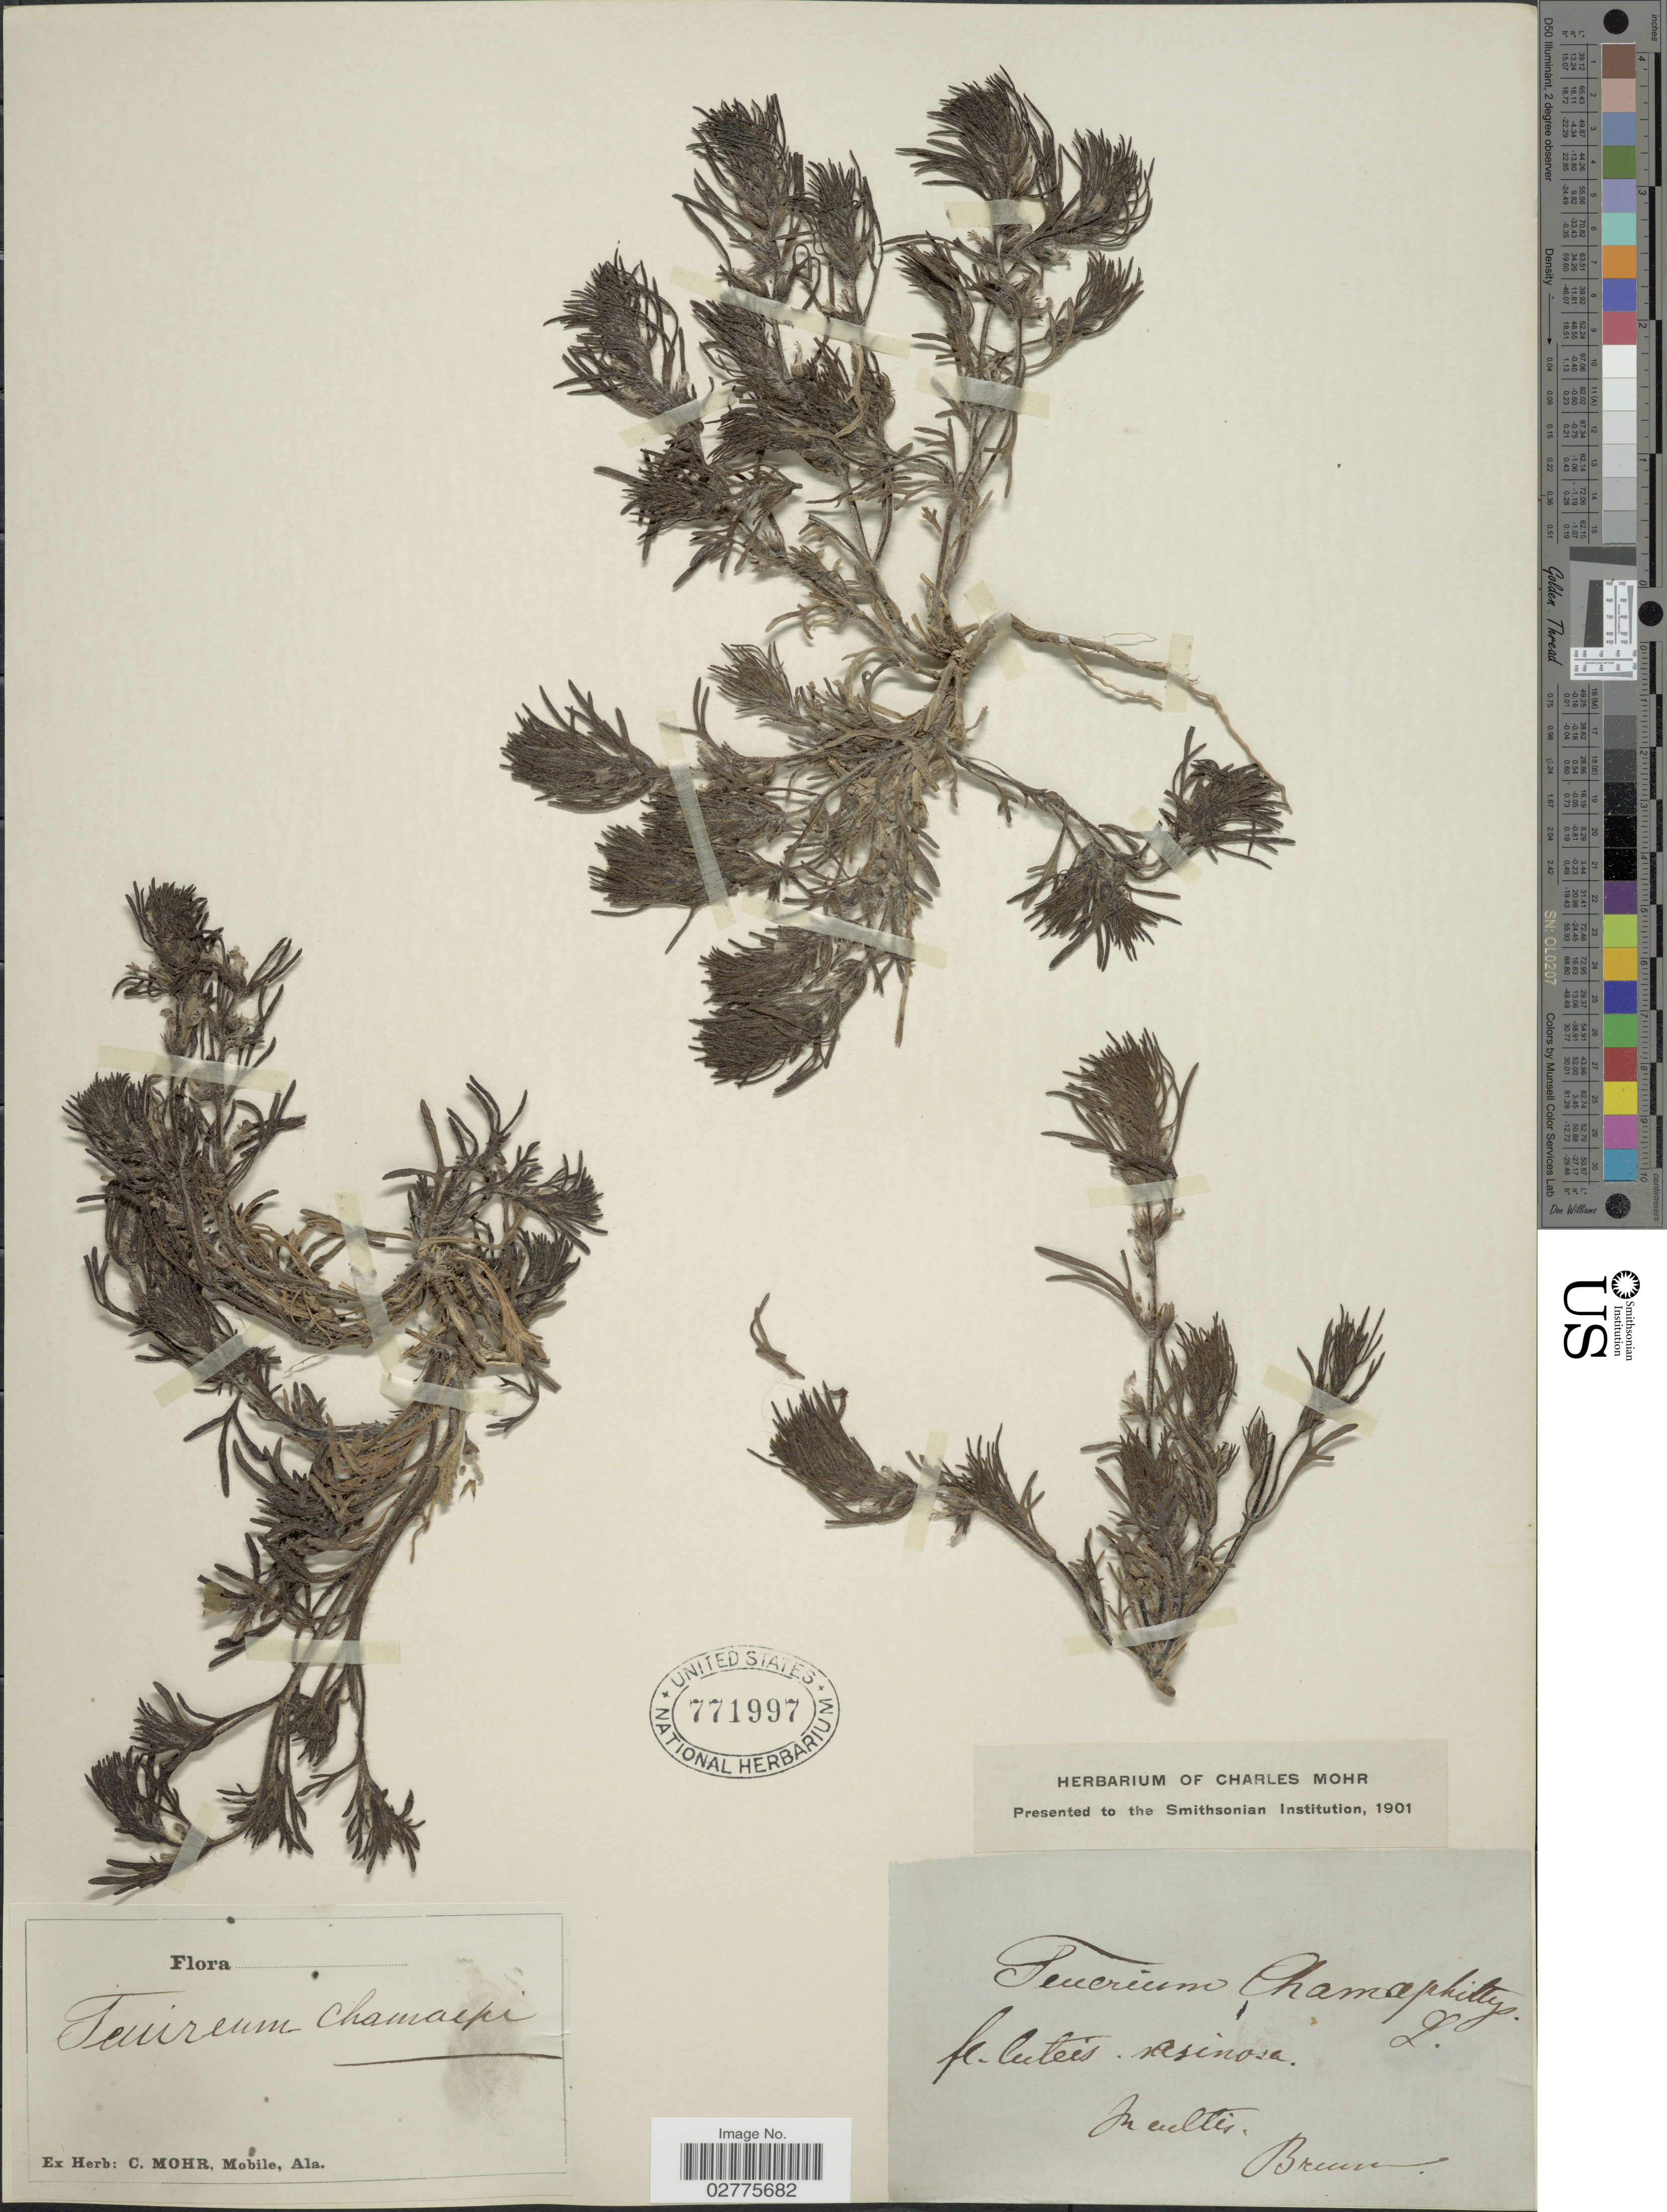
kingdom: Plantae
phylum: Tracheophyta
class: Magnoliopsida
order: Lamiales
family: Lamiaceae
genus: Ajuga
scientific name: Ajuga chamaepitys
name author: (L.) Schreb.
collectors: Brune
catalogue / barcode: US 771997